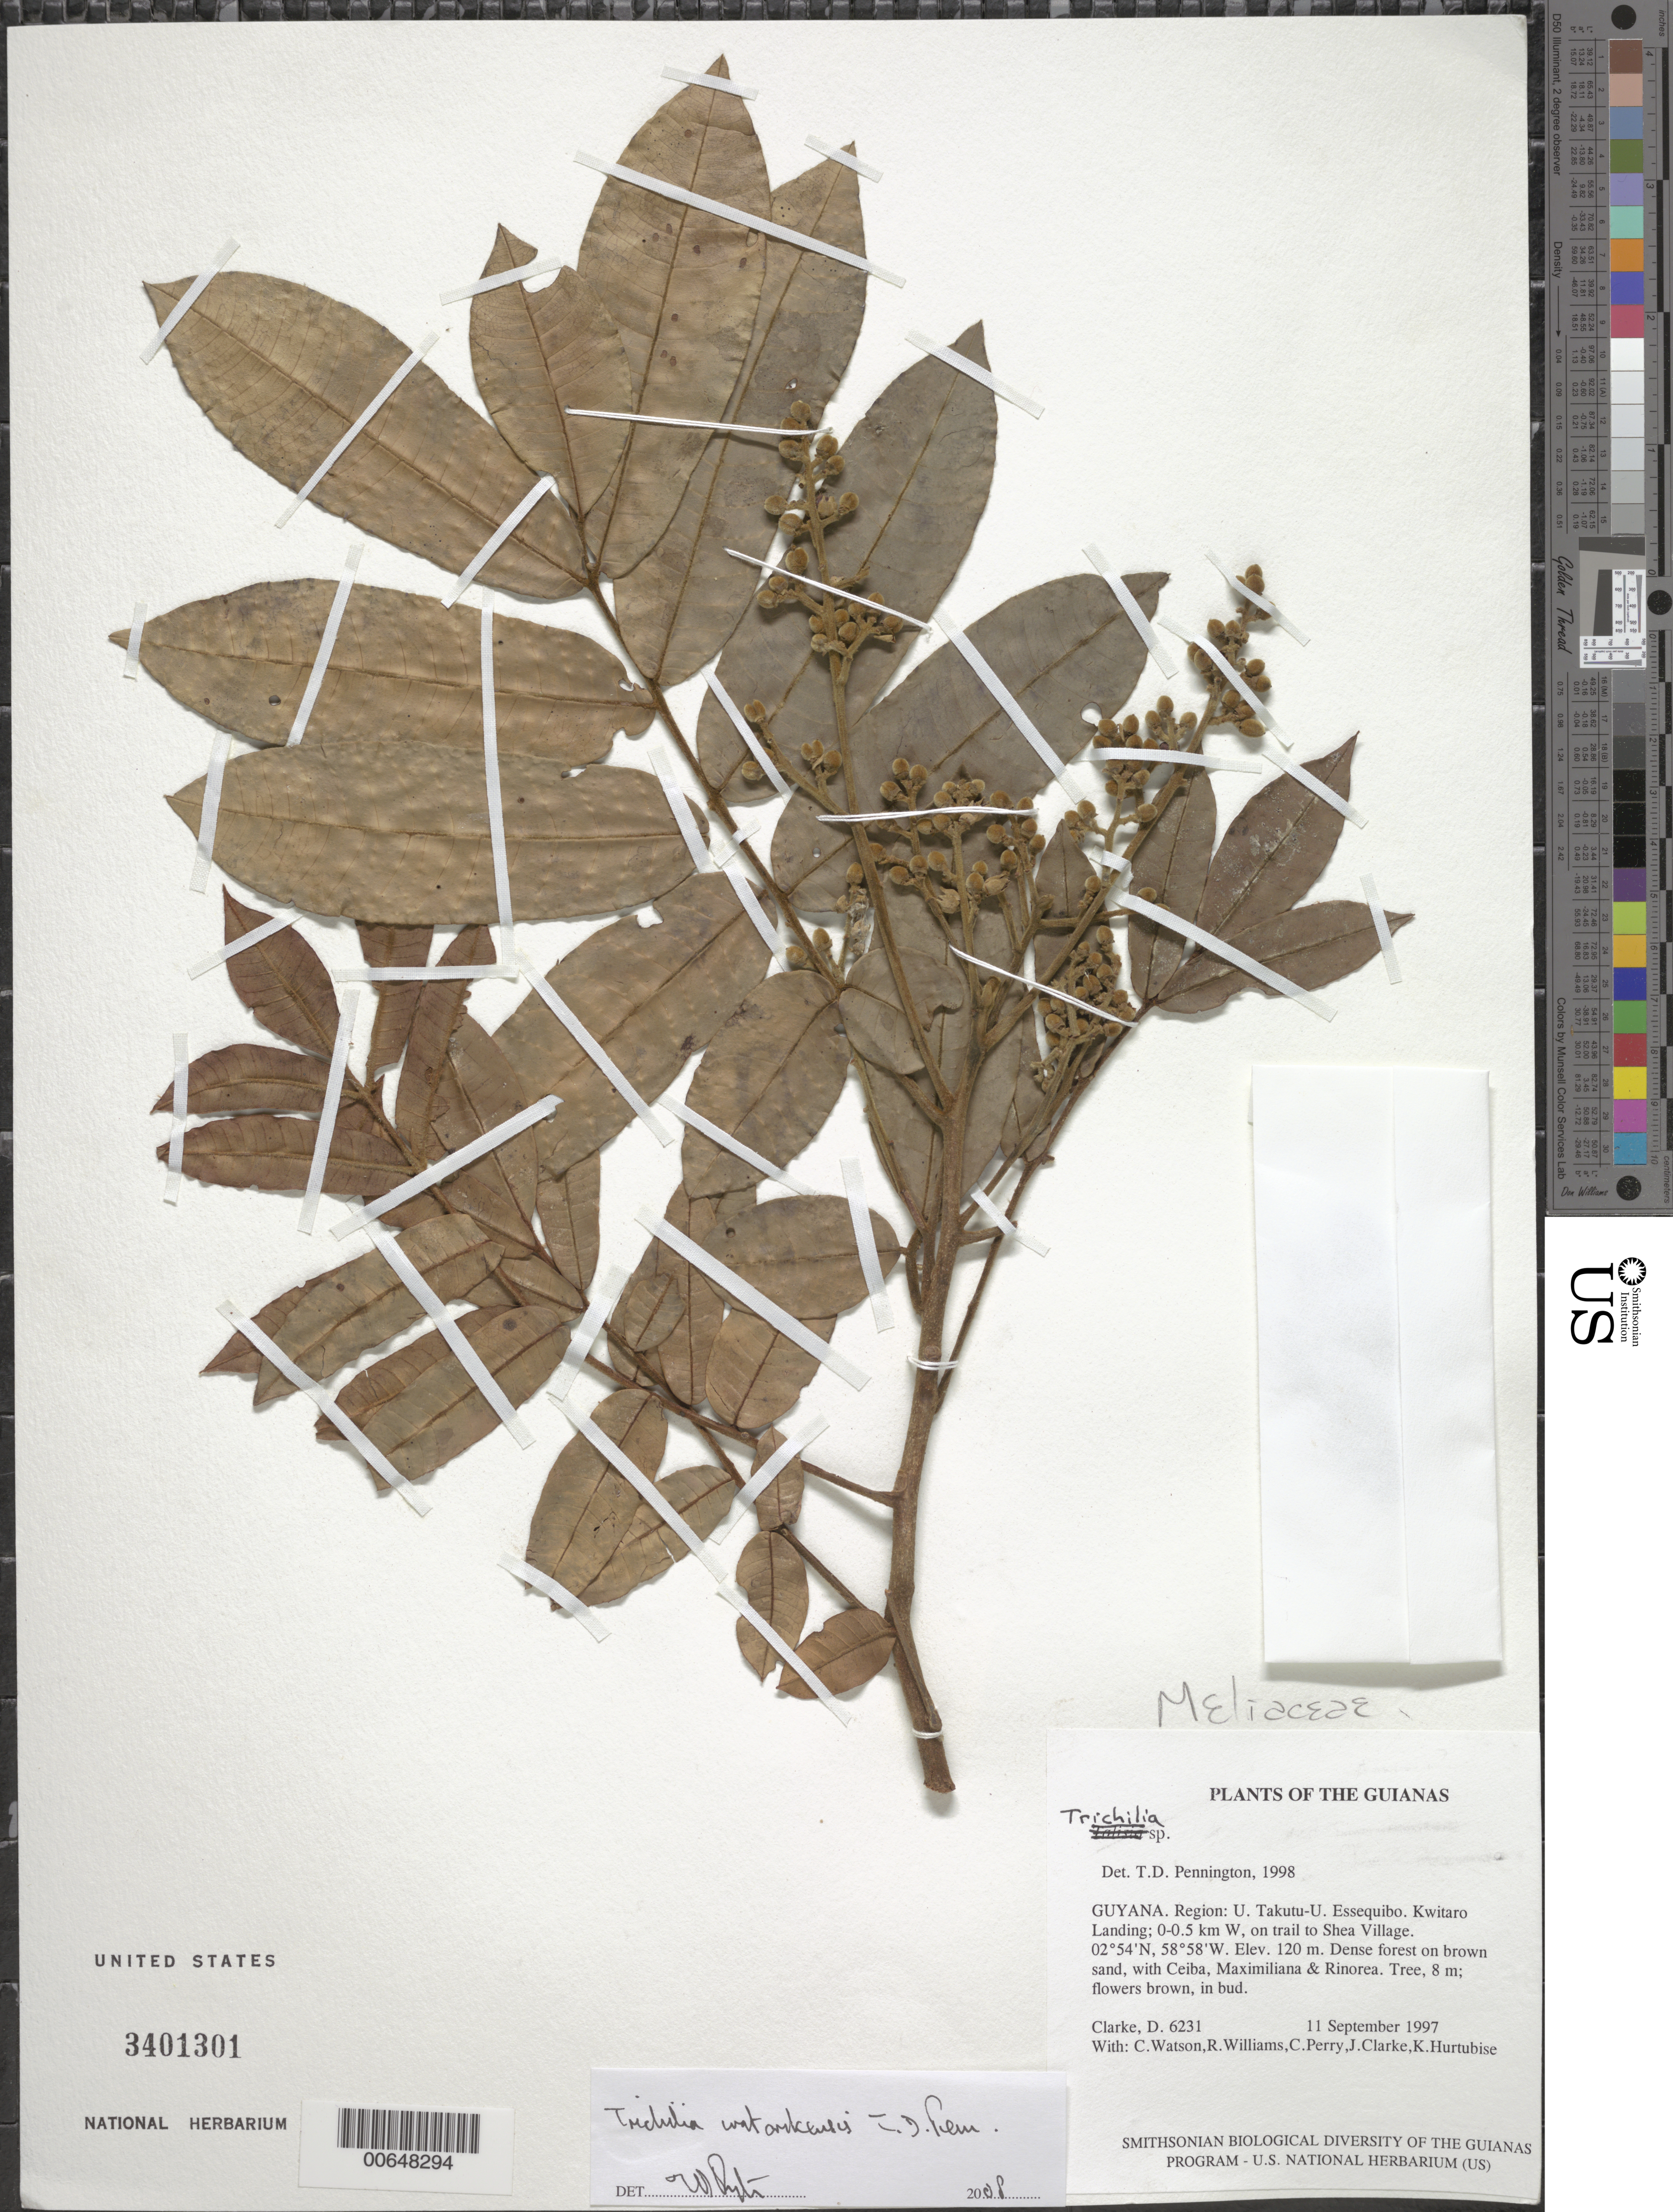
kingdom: Plantae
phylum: Tracheophyta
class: Magnoliopsida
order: Sapindales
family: Meliaceae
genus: Trichilia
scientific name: Trichilia sp.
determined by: Pennington, T. D., (K)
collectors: H. D. Clarke, C. Watson, R. Williams, C. Perry, J. Clarke & K. Hurtubise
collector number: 6231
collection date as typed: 11 September 1997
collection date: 1997-09-11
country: Guyana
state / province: U. Takutu-U. Essequibo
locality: Kwitaro Landing; 0-0.5 km W, on trail to Shea Village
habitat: Dense forest on brown sand, with Ceiba, Maximiliana & Rinorea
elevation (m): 120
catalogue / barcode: US 3401301